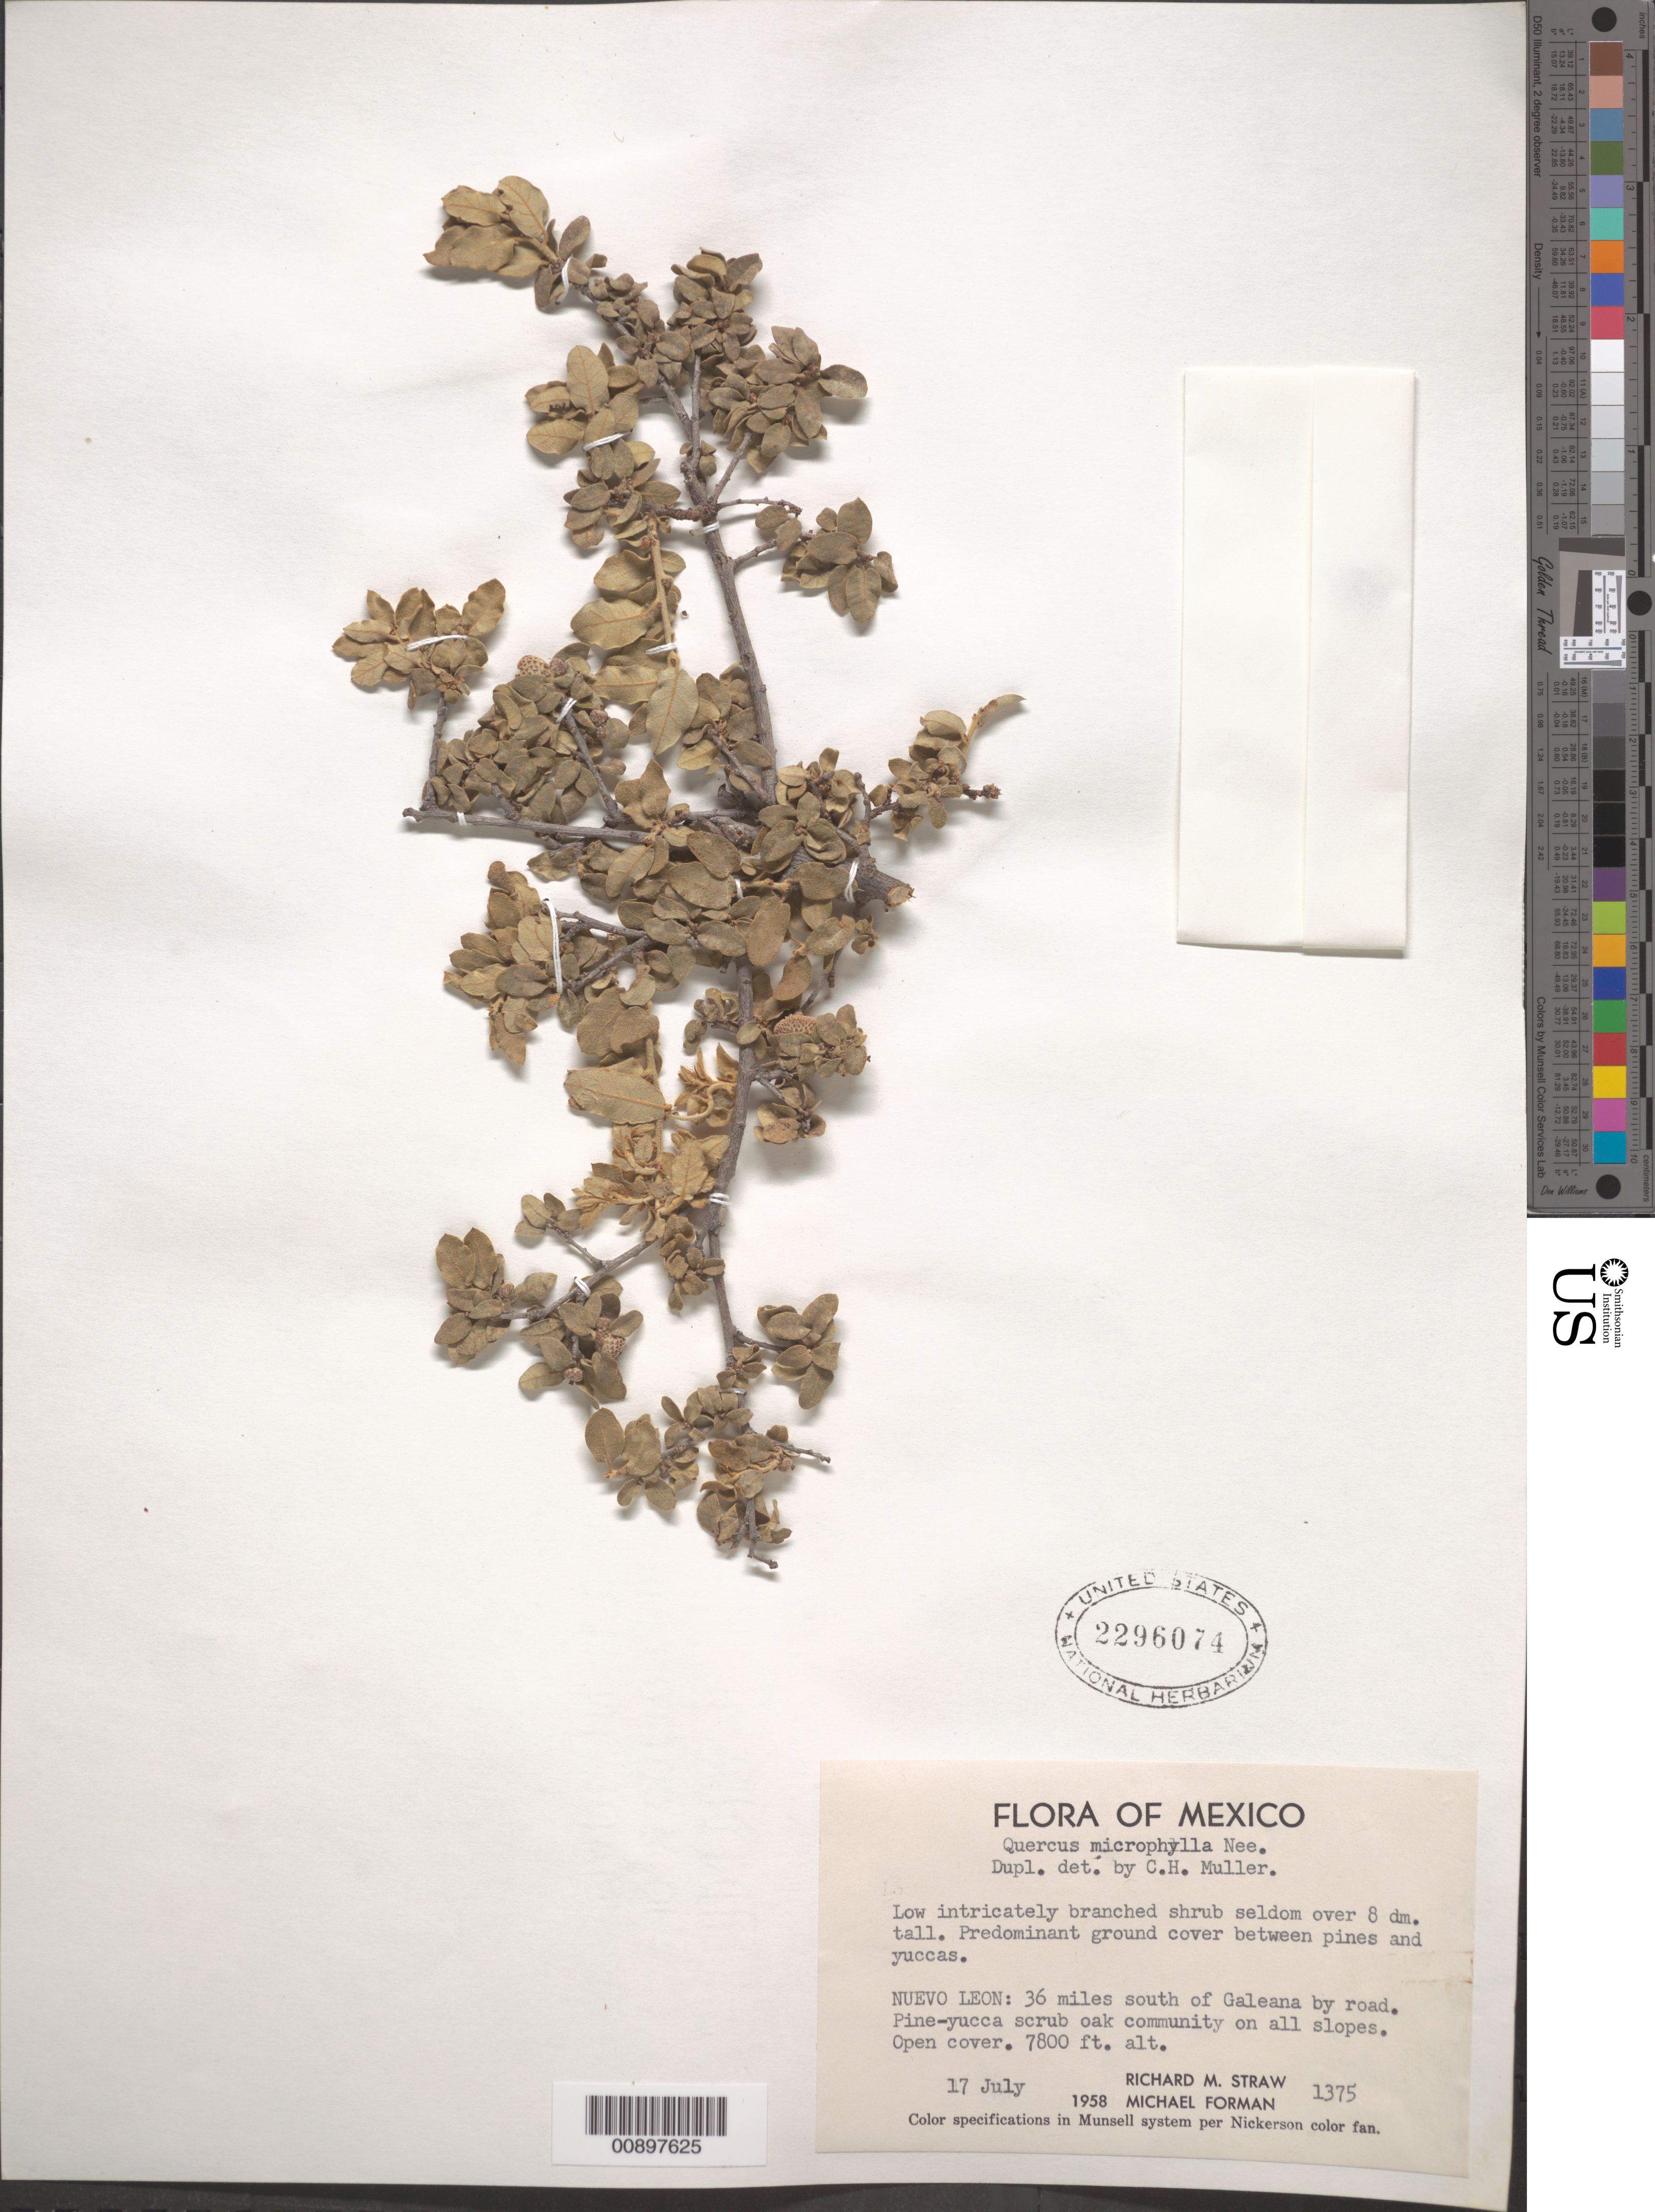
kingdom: Plantae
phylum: Tracheophyta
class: Magnoliopsida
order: Fagales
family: Fagaceae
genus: Quercus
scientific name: Quercus microphylla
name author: Née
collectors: R. M. Straw & Forman, M.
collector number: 1375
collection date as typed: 17 Jul 1958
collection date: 1958-07-17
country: Mexico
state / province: Nuevo León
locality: Nuevo León: 36 miles south of Galeana by road.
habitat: Pine-yucca scrub oak community on all slopes. Open cover.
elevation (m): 2377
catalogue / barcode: US 2296074